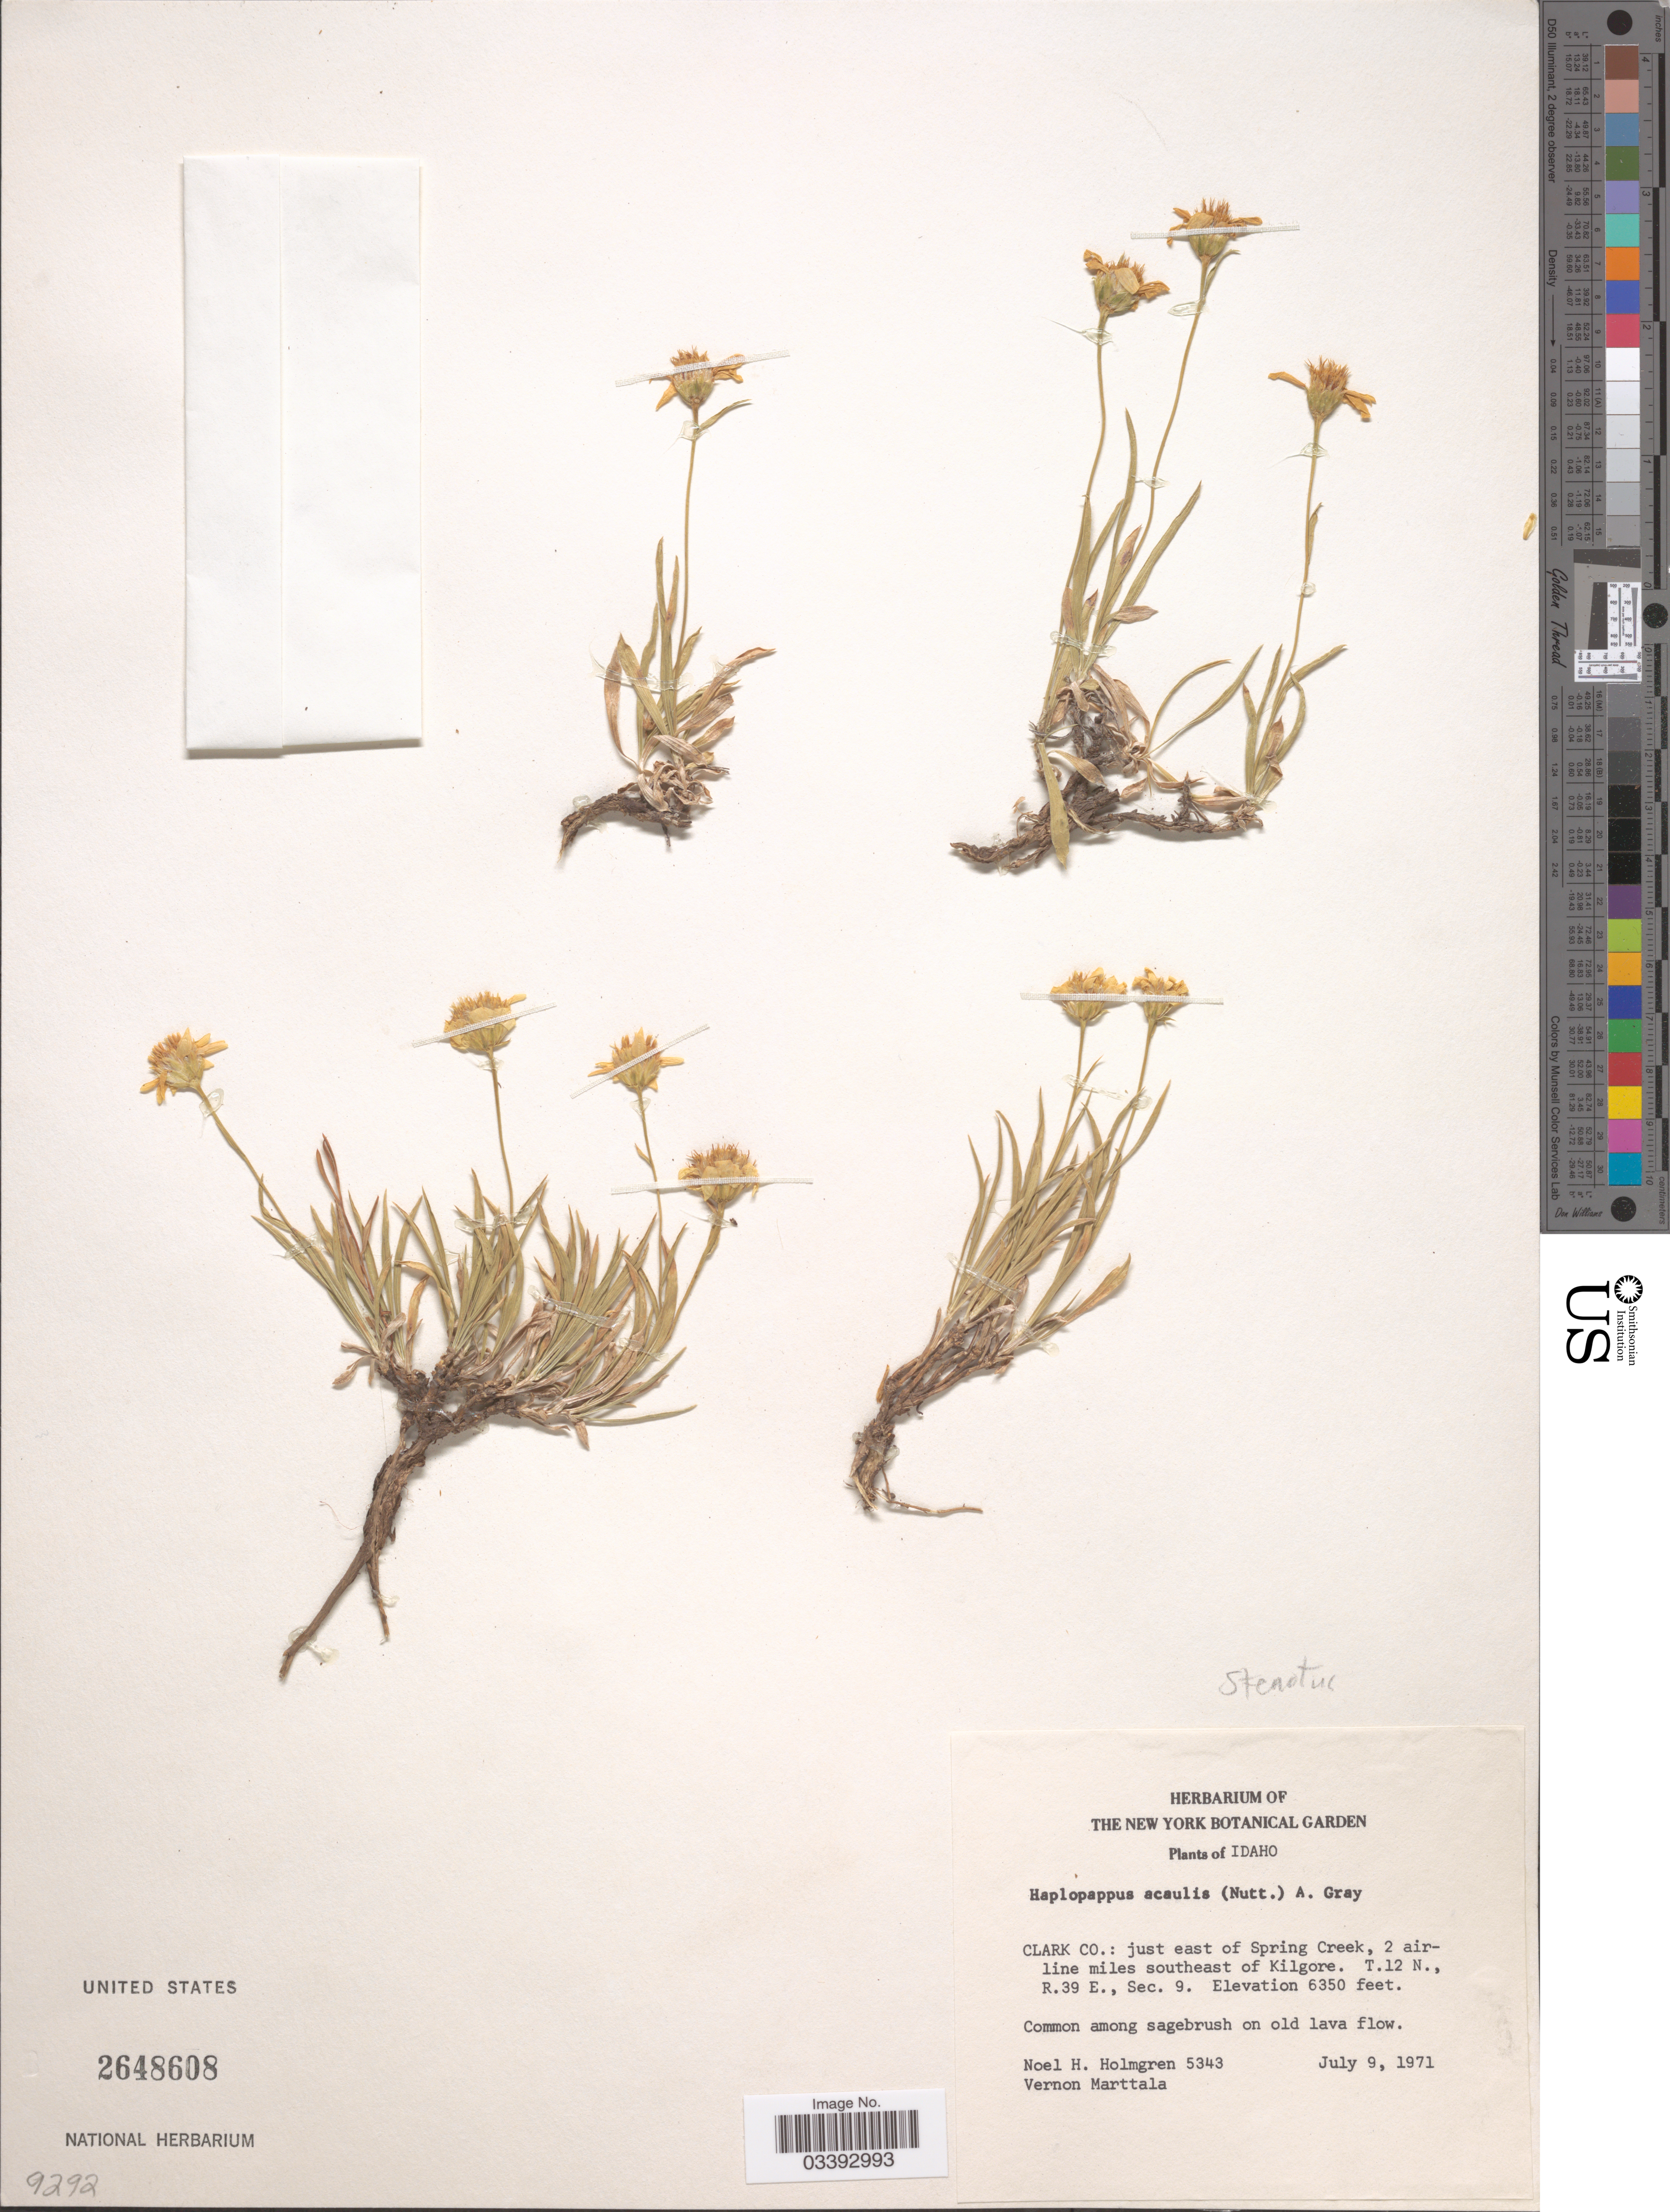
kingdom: Plantae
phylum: Tracheophyta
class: Magnoliopsida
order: Asterales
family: Asteraceae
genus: Stenotus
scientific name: Stenotus acaulis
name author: (Nutt.) Nutt.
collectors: N. H. Holmgren & V. Marttala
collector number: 5343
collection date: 1971-07-09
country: United States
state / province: Idaho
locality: Clark Co.: just east of Spring Creek, 2 airline miles southeast of Kilgore. T.12 N., R.39 E., Sec. 9.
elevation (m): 1935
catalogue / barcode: US 2648608